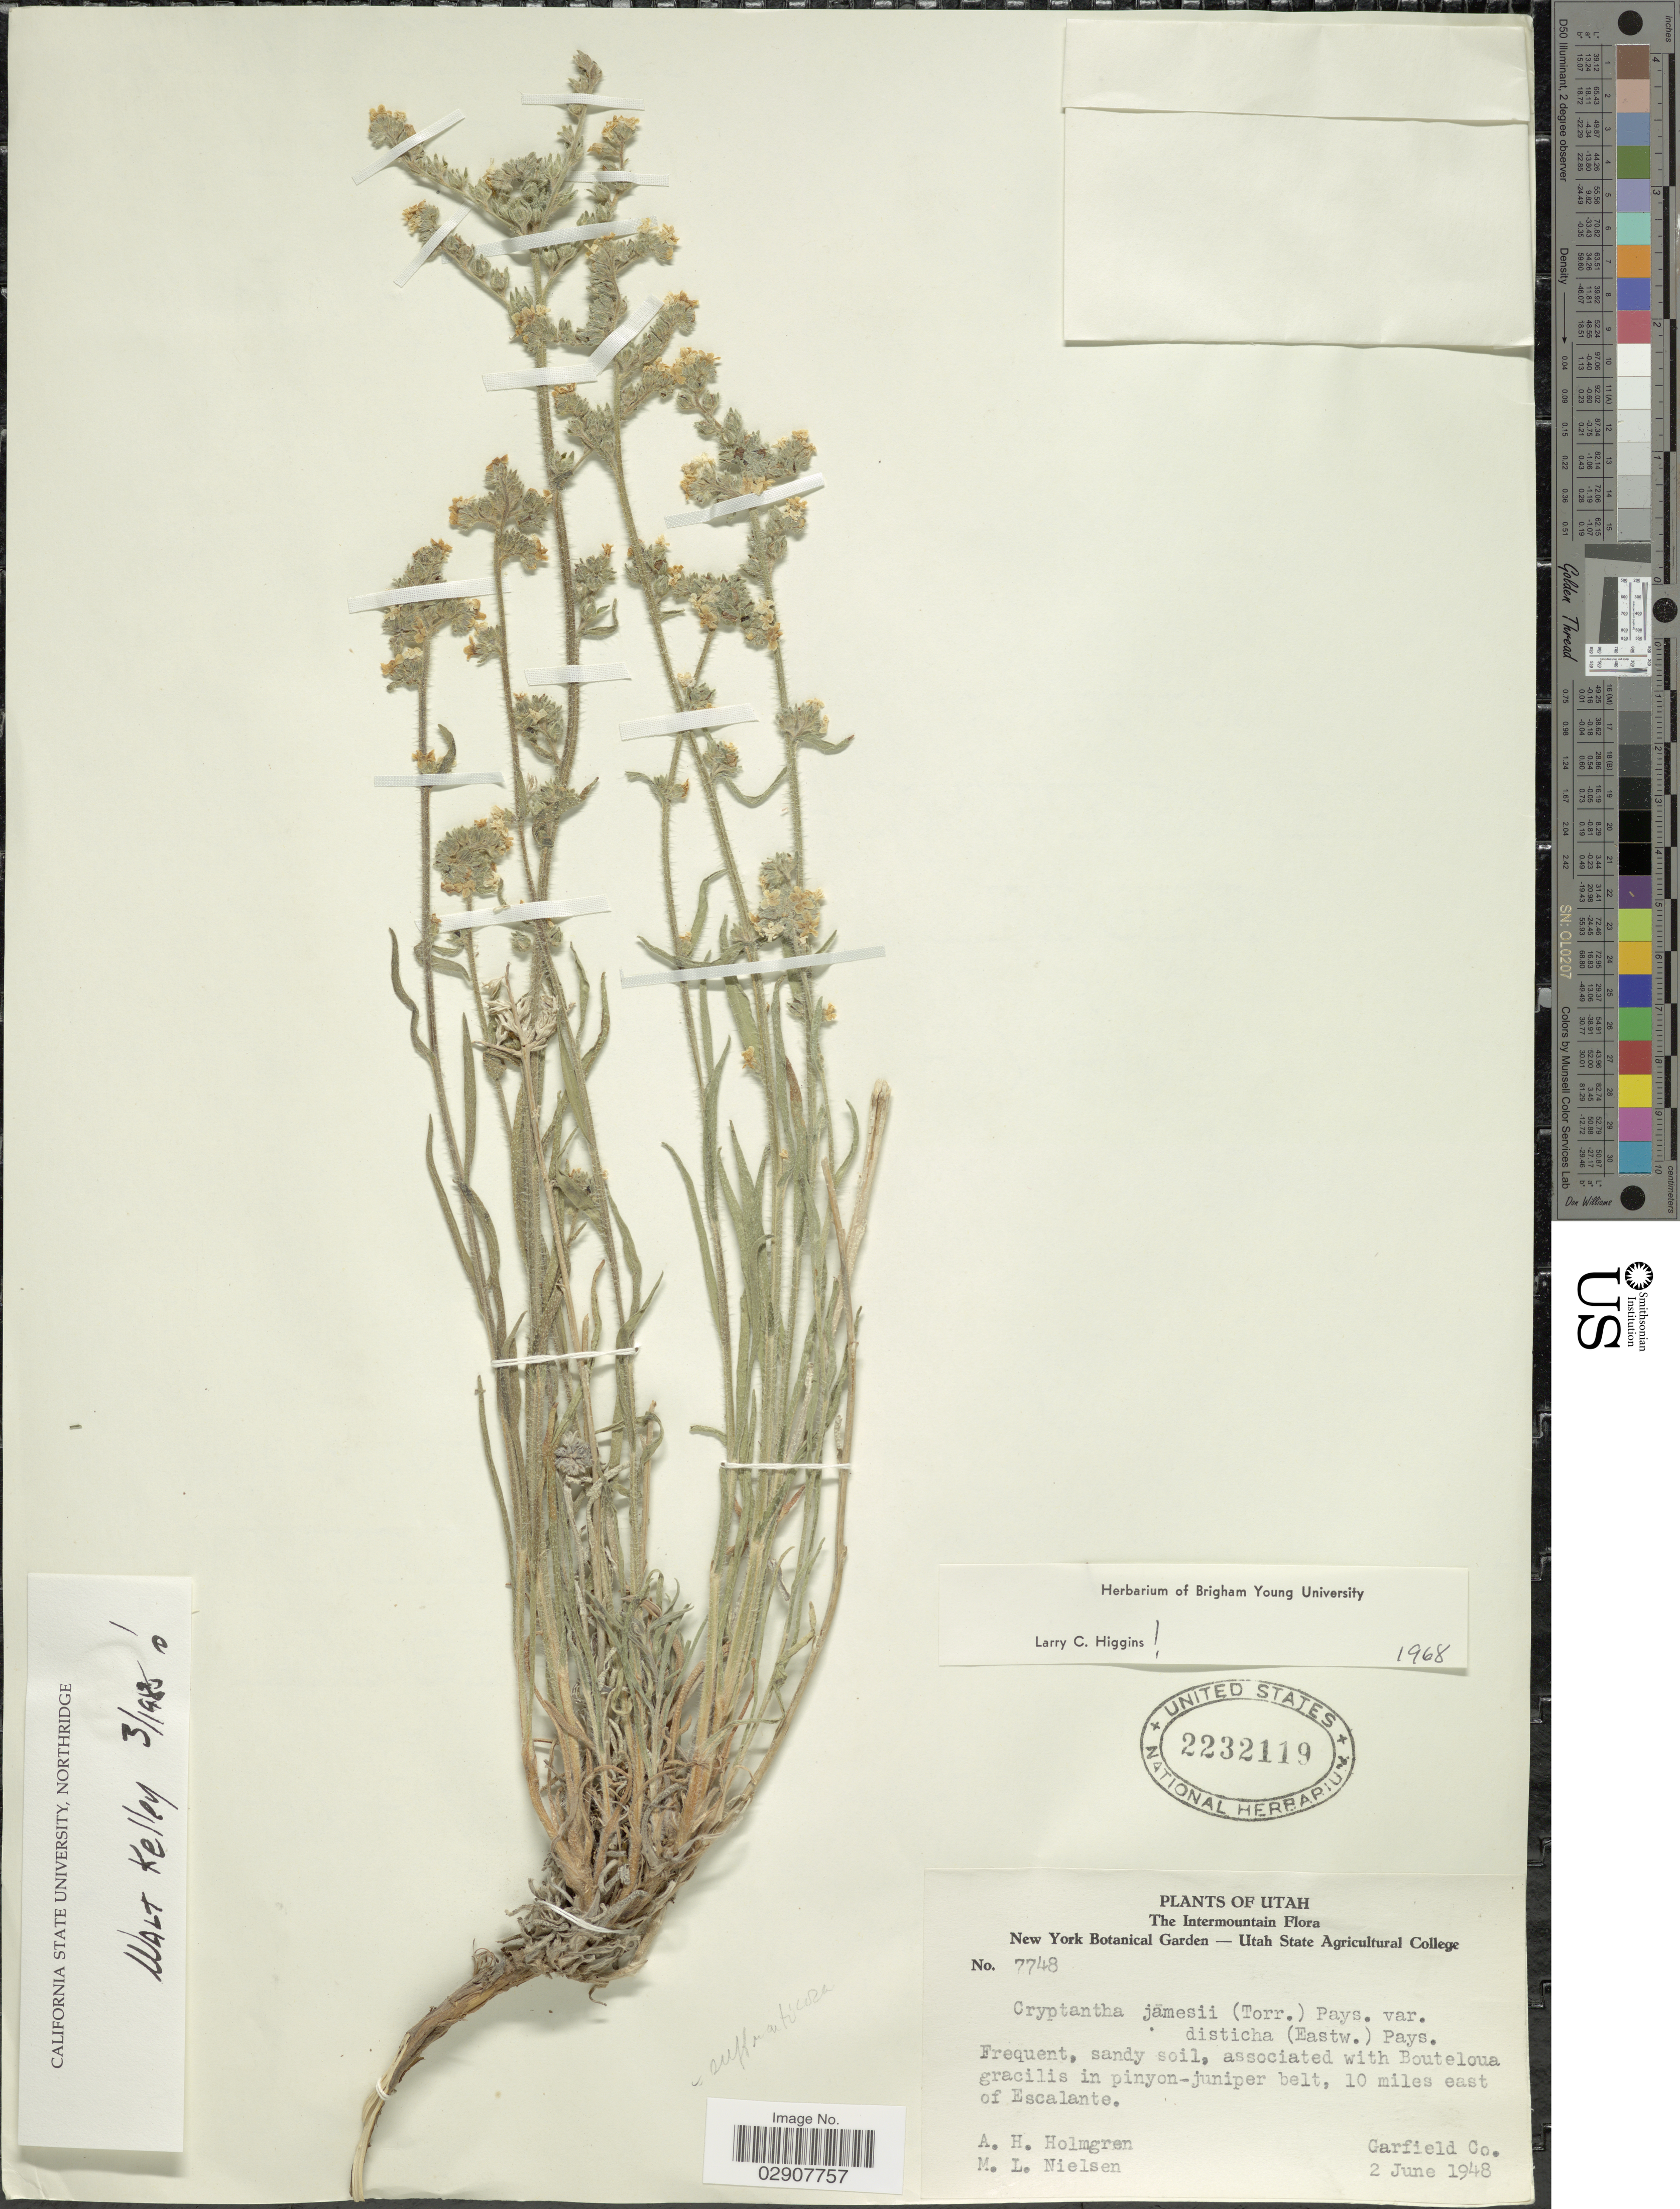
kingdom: Plantae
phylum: Tracheophyta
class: Magnoliopsida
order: Boraginales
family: Boraginaceae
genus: Cryptantha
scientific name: Cryptantha jamesii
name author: (Torr.) Payson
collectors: A. H. Holmgren & M. Nielsen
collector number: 7748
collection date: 1948-06-02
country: United States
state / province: Utah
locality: Sandy soil, associated with Bouteloua gracilis in pinyon-juniper belt, 10 miles east of Escalante. Utah. The Intermountain. Garfield Co.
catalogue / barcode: US 2232119